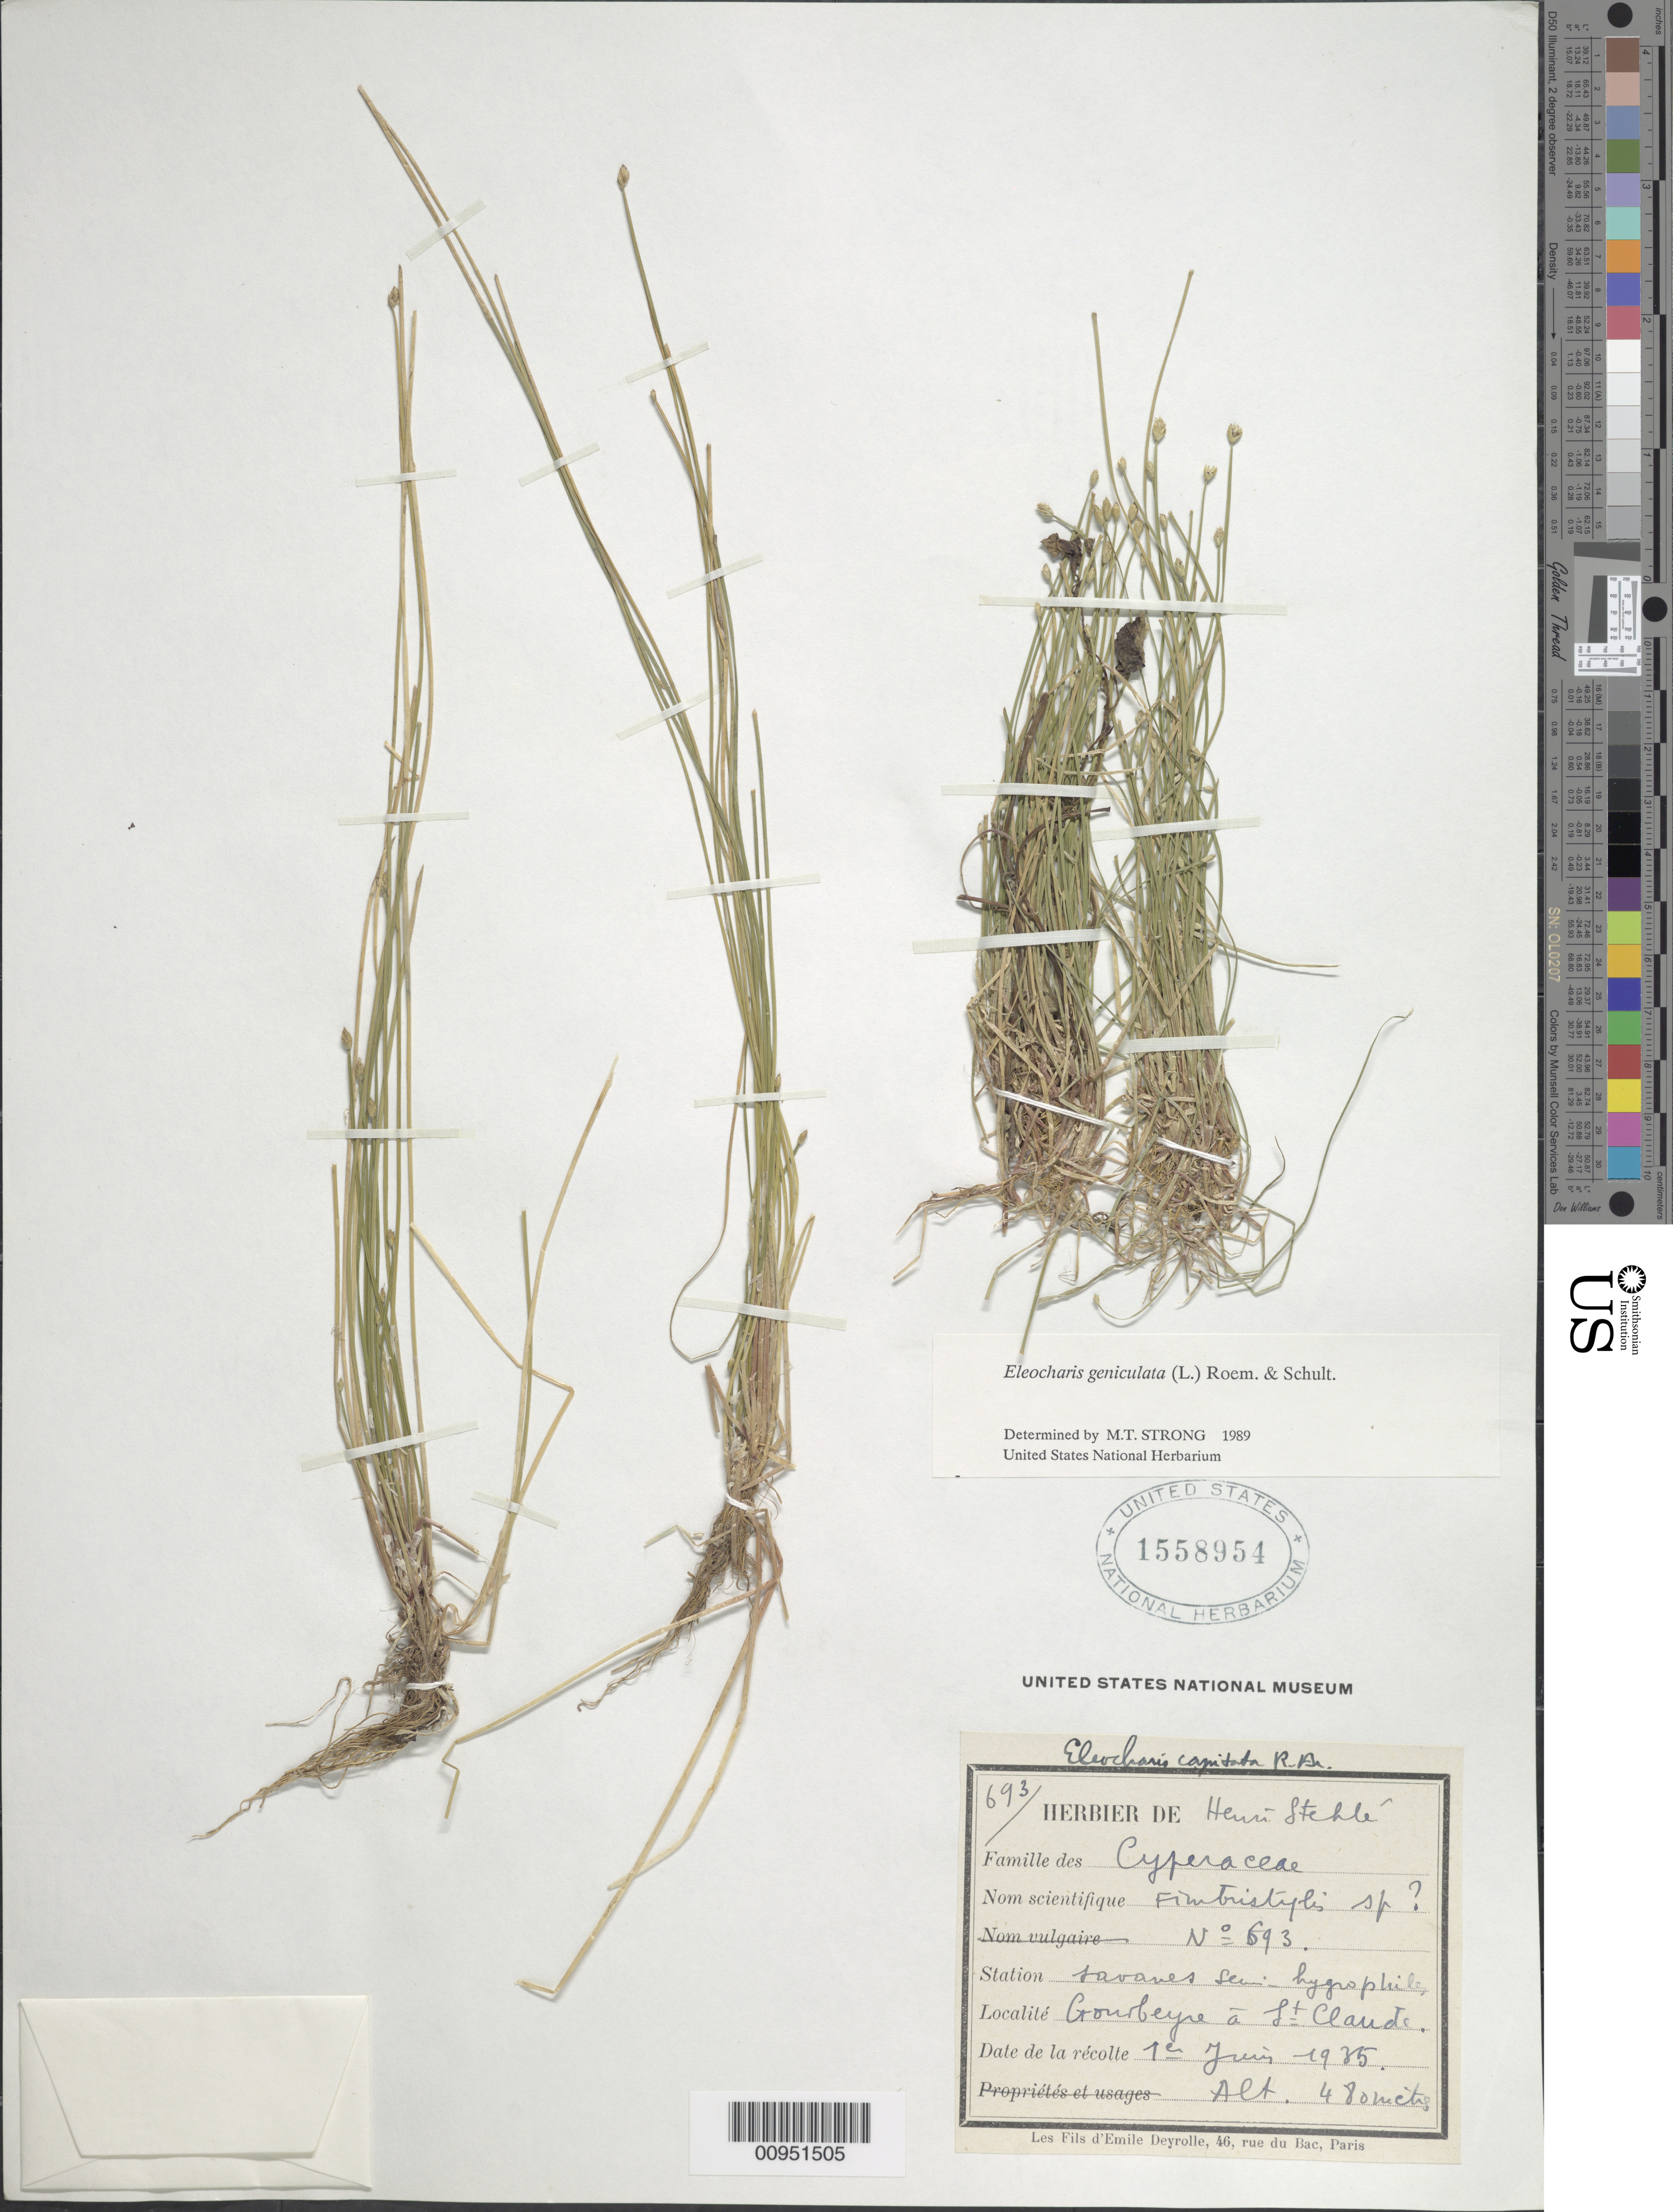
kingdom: Plantae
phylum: Tracheophyta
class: Liliopsida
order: Poales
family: Cyperaceae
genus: Eleocharis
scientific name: Eleocharis geniculata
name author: (L.) Roem. & Schult.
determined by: Strong, M. T., (US), Smithsonian Institution - National Museum of Natural History (UNITED STATES)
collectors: H. Stehlé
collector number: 693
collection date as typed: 01 Jun 1935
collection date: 1935-06-01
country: Guadeloupe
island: Basse Terre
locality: Courbeyre à St. Claude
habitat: Savanes semi-hygrophiles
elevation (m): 480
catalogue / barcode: US 1558954